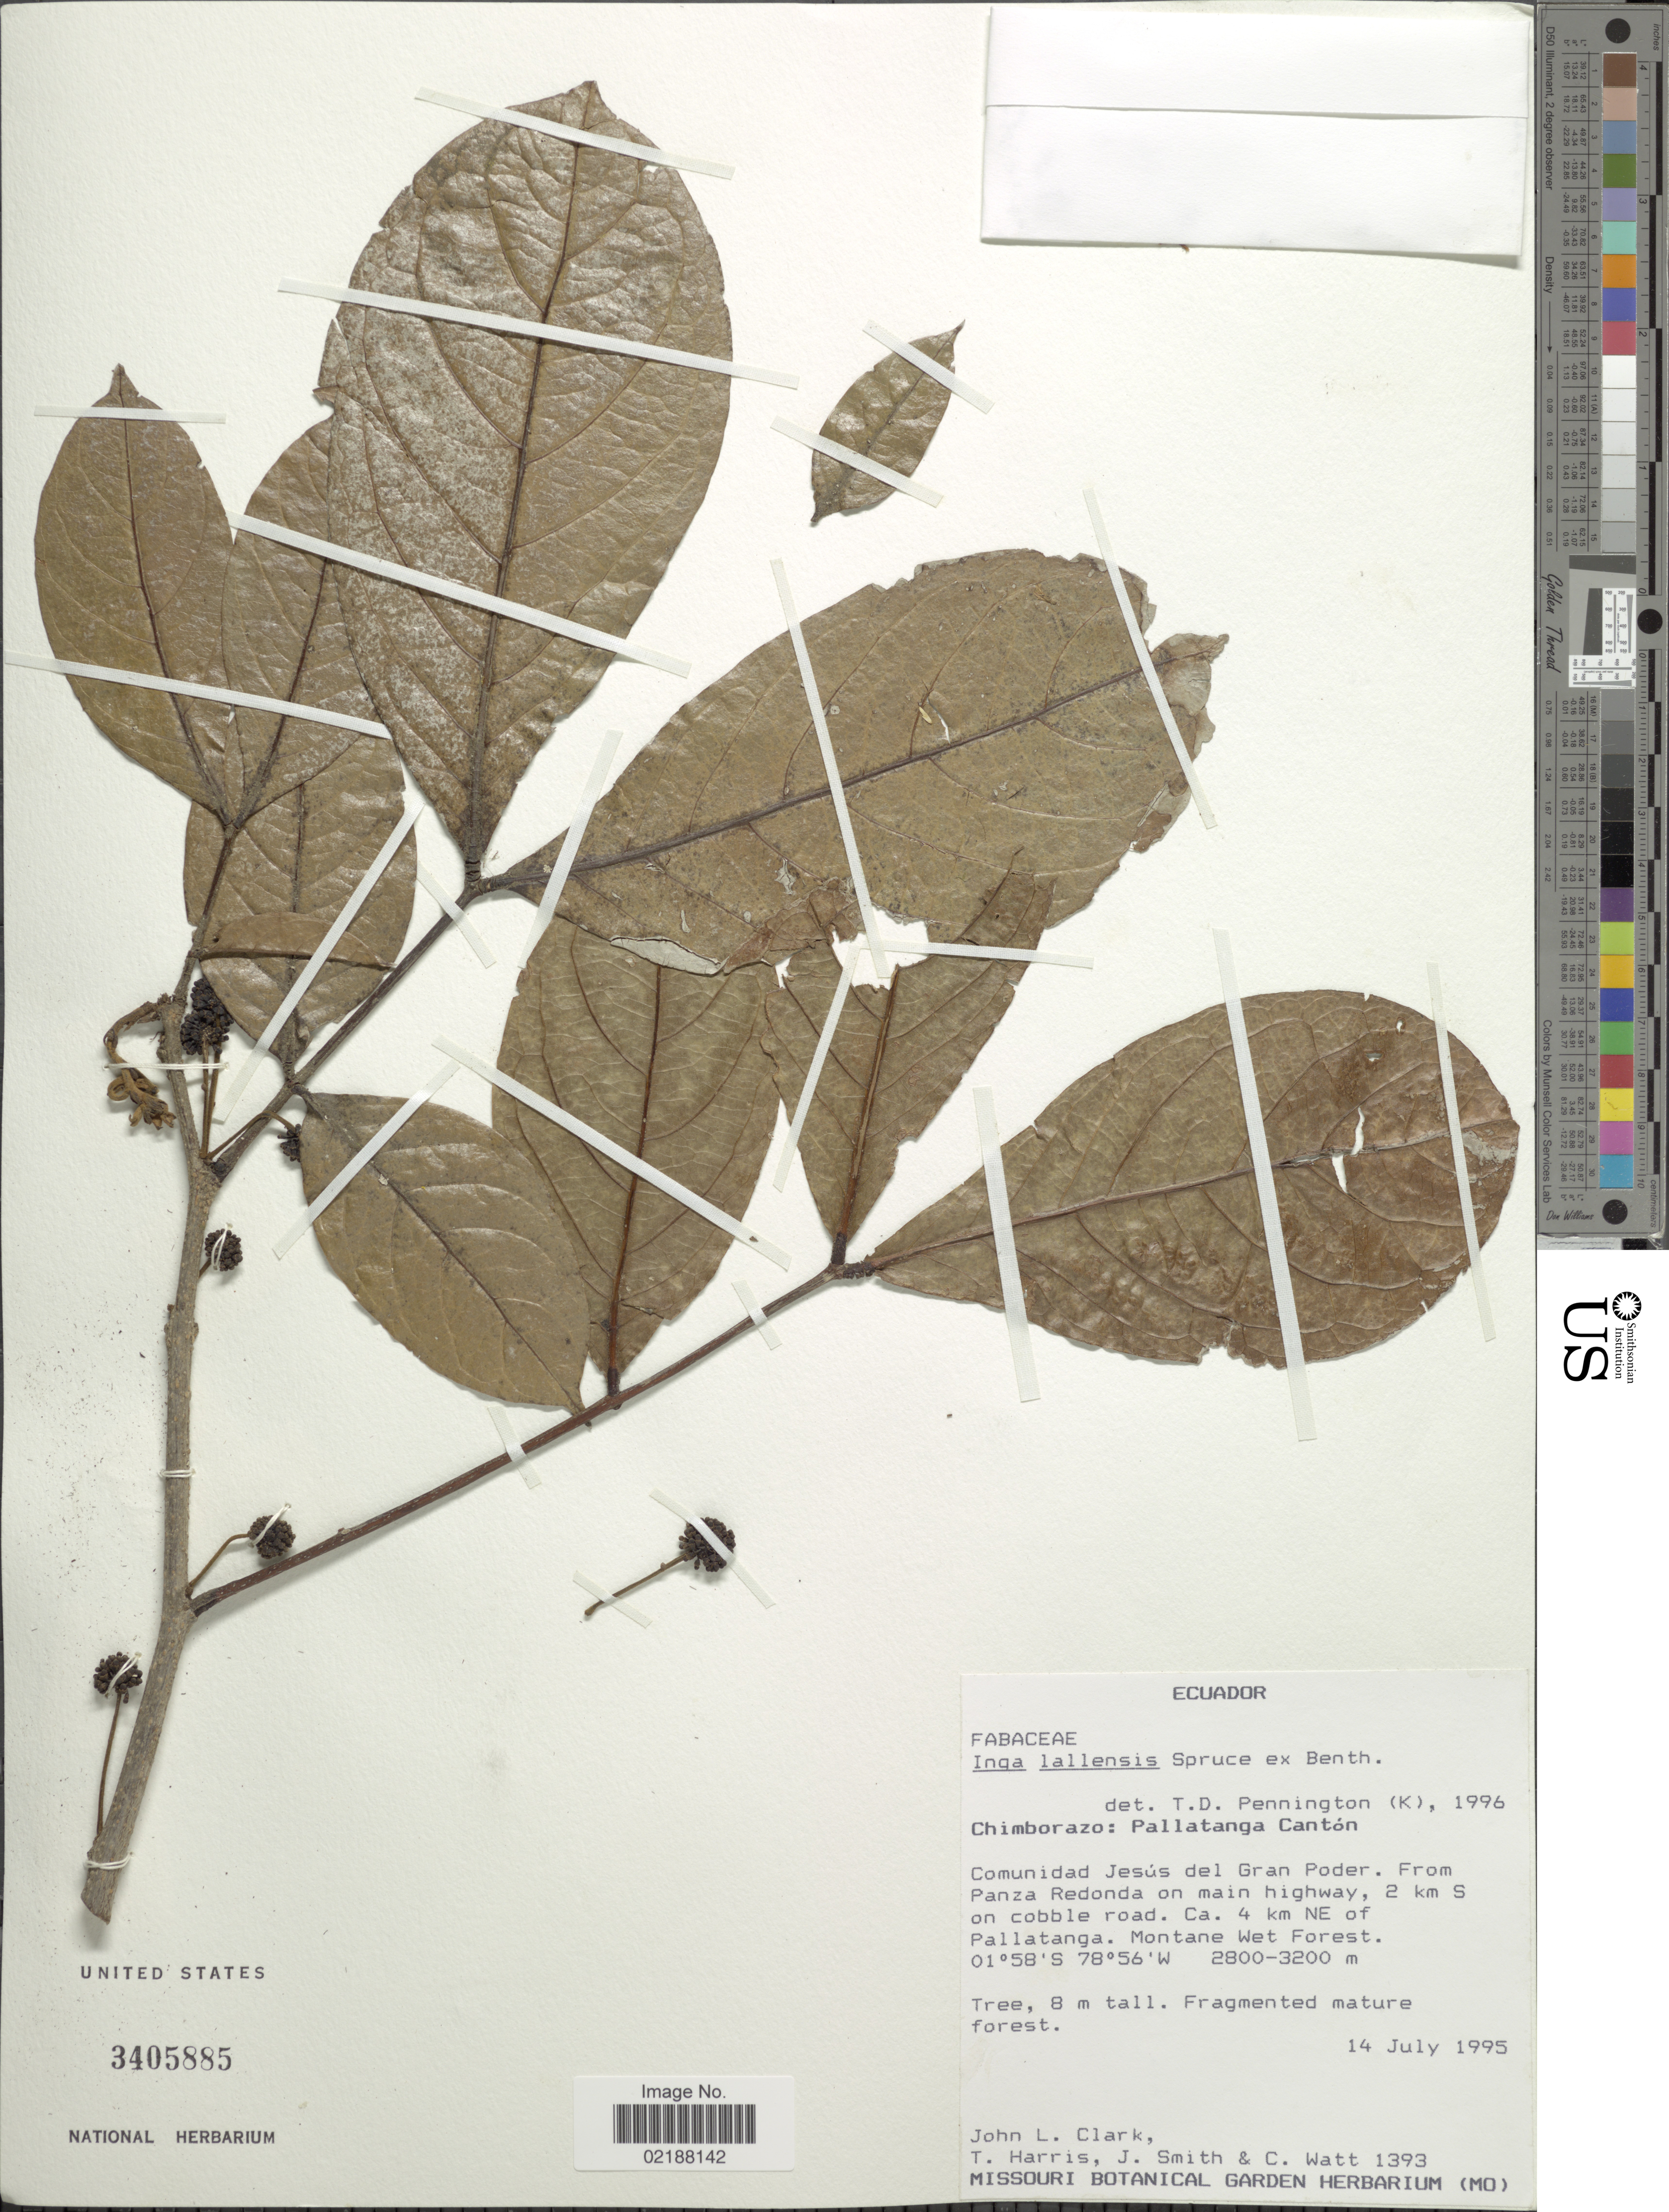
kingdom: Plantae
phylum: Tracheophyta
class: Magnoliopsida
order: Fabales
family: Fabaceae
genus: Inga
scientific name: Inga lallensis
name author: Spruce & Benth.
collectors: J. L. Clark, T. Harris, J. Smith & C. Watt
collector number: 1393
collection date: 1995-07-14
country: Ecuador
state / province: Chimborazo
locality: Chimborazo: Pallatanga Cantón. Comunidad Jesús del Gran Poder. From Panza Redonda on main highway, 2 km S on cobble road. Ca. 4 km NE of Pallatanga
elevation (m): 2800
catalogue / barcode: US 3405885